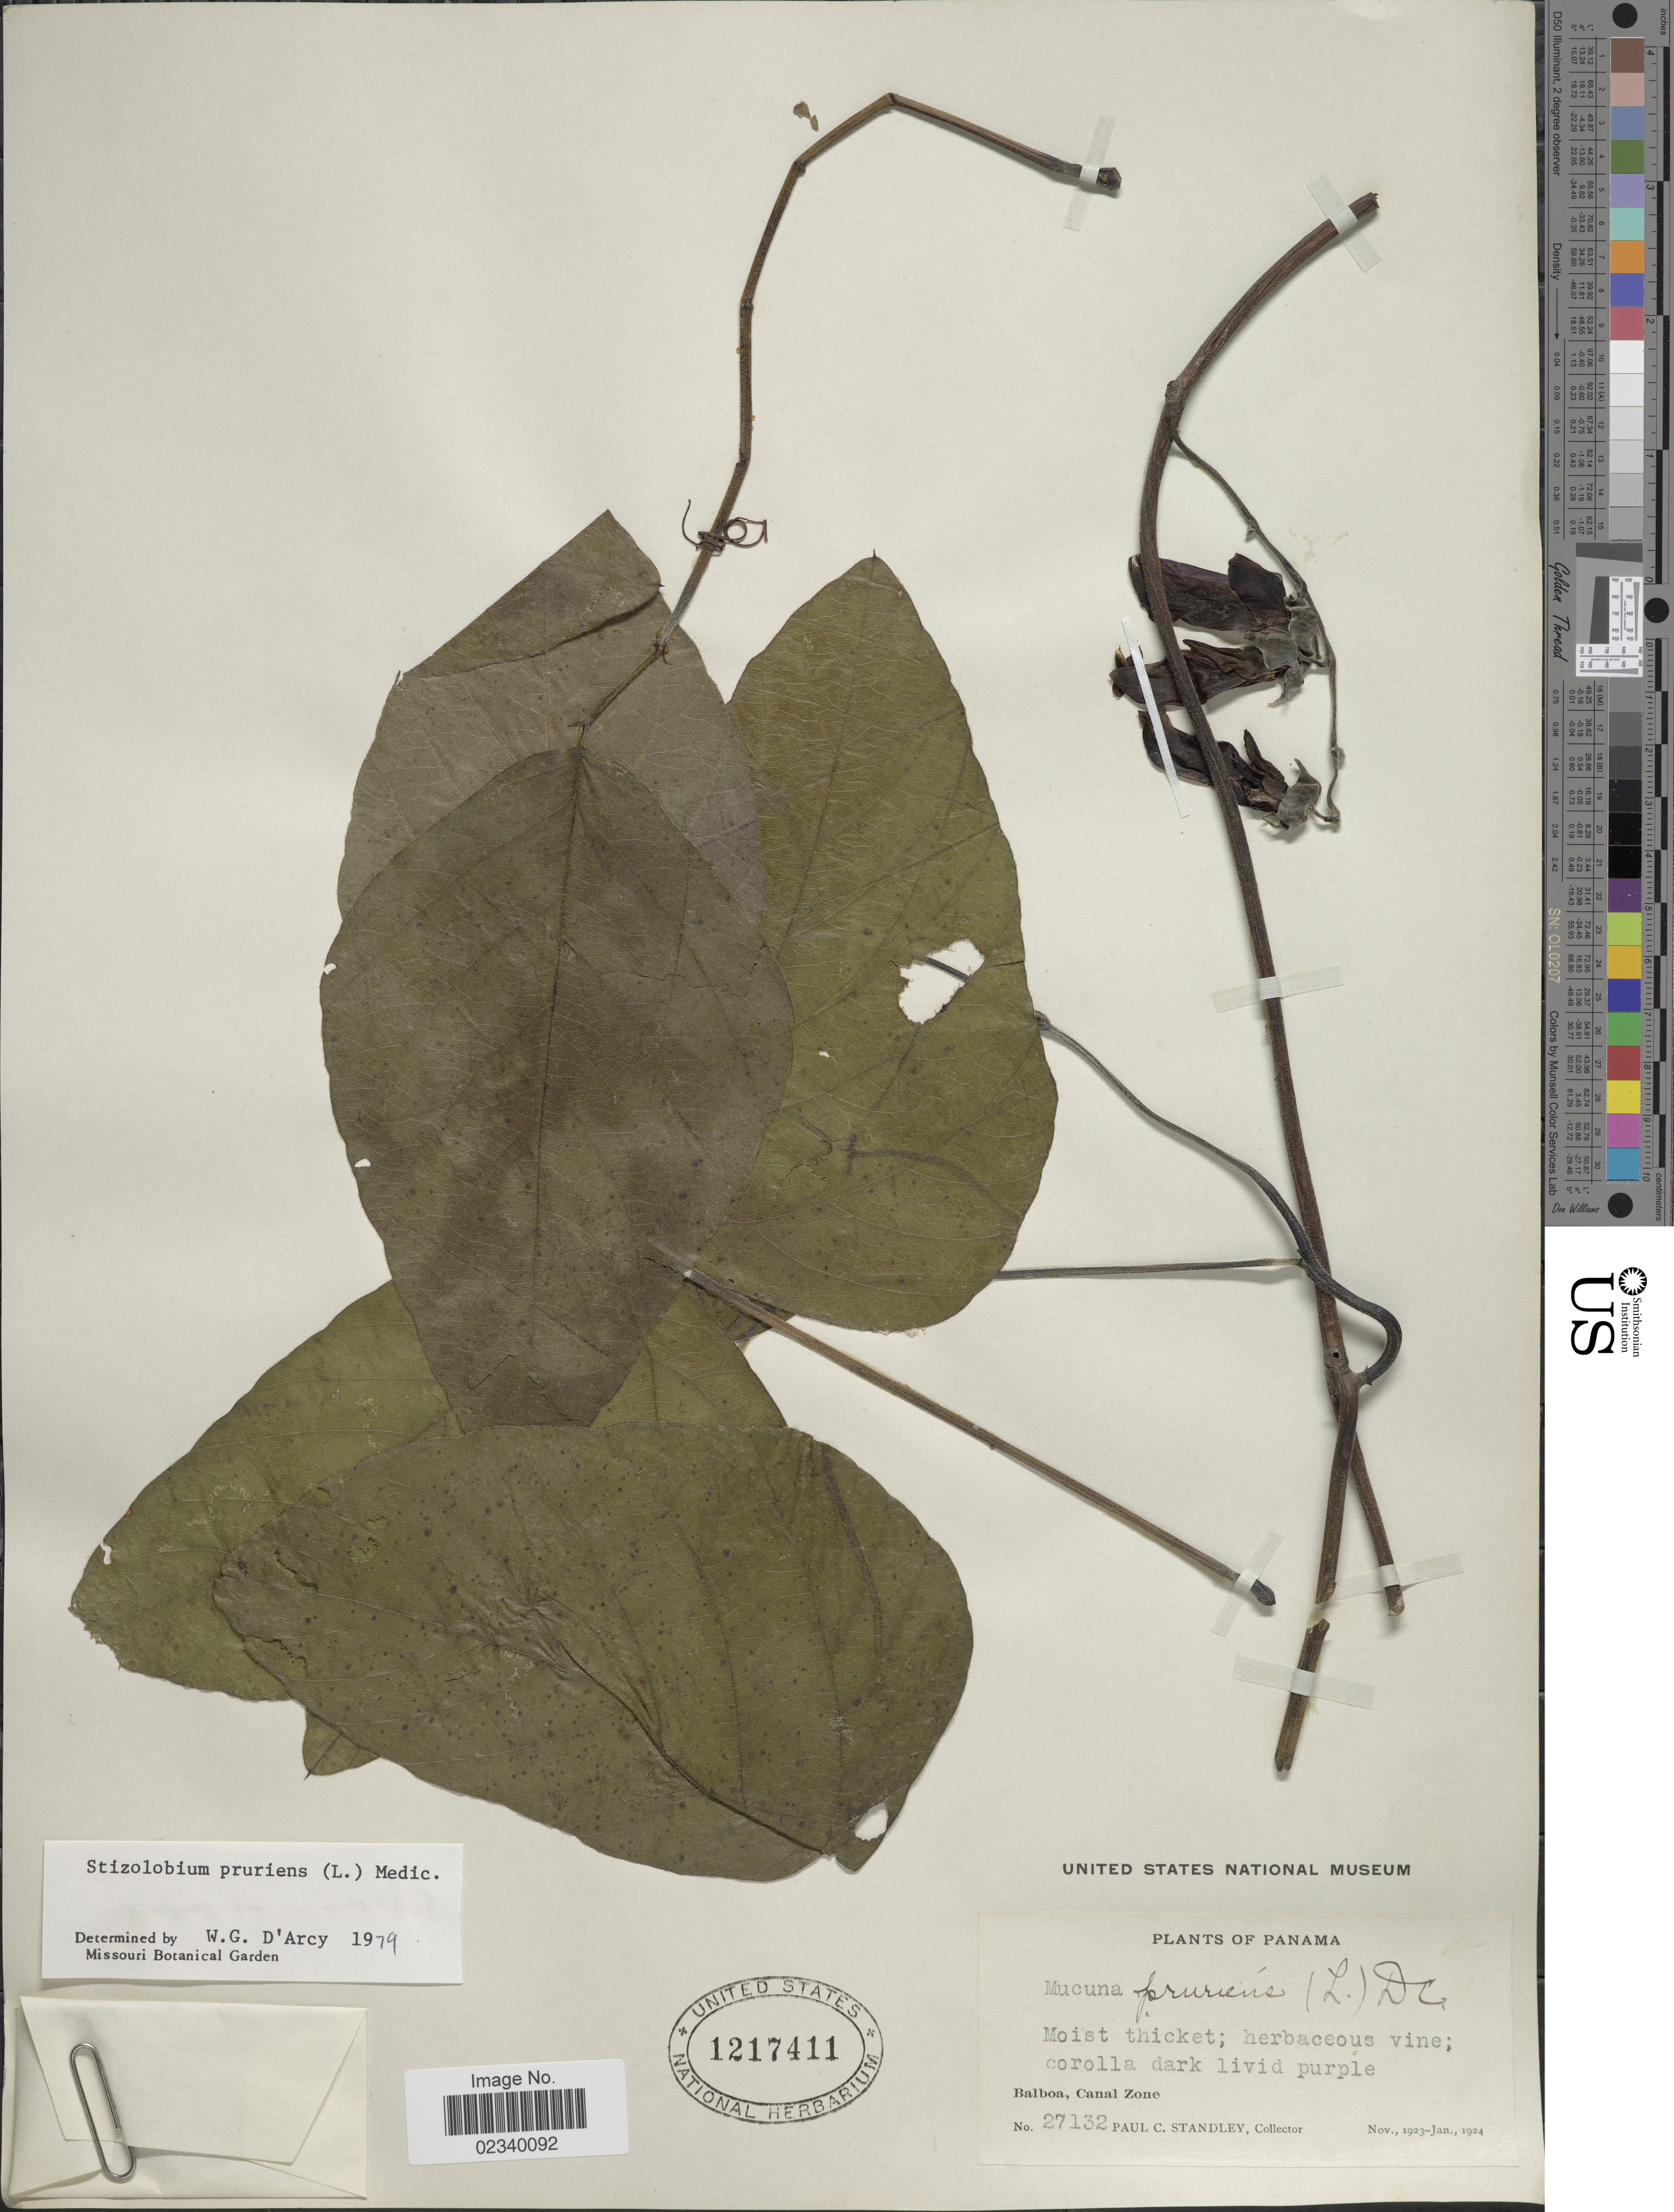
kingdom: Plantae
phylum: Tracheophyta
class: Magnoliopsida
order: Fabales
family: Fabaceae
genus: Mucuna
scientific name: Mucuna pruriens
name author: (L.) DC.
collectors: P. C. Standley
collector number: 27132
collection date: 1923-11/1924-01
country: Panama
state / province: Colón / Panamá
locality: Balboa, Canal Zone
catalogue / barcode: US 1217411